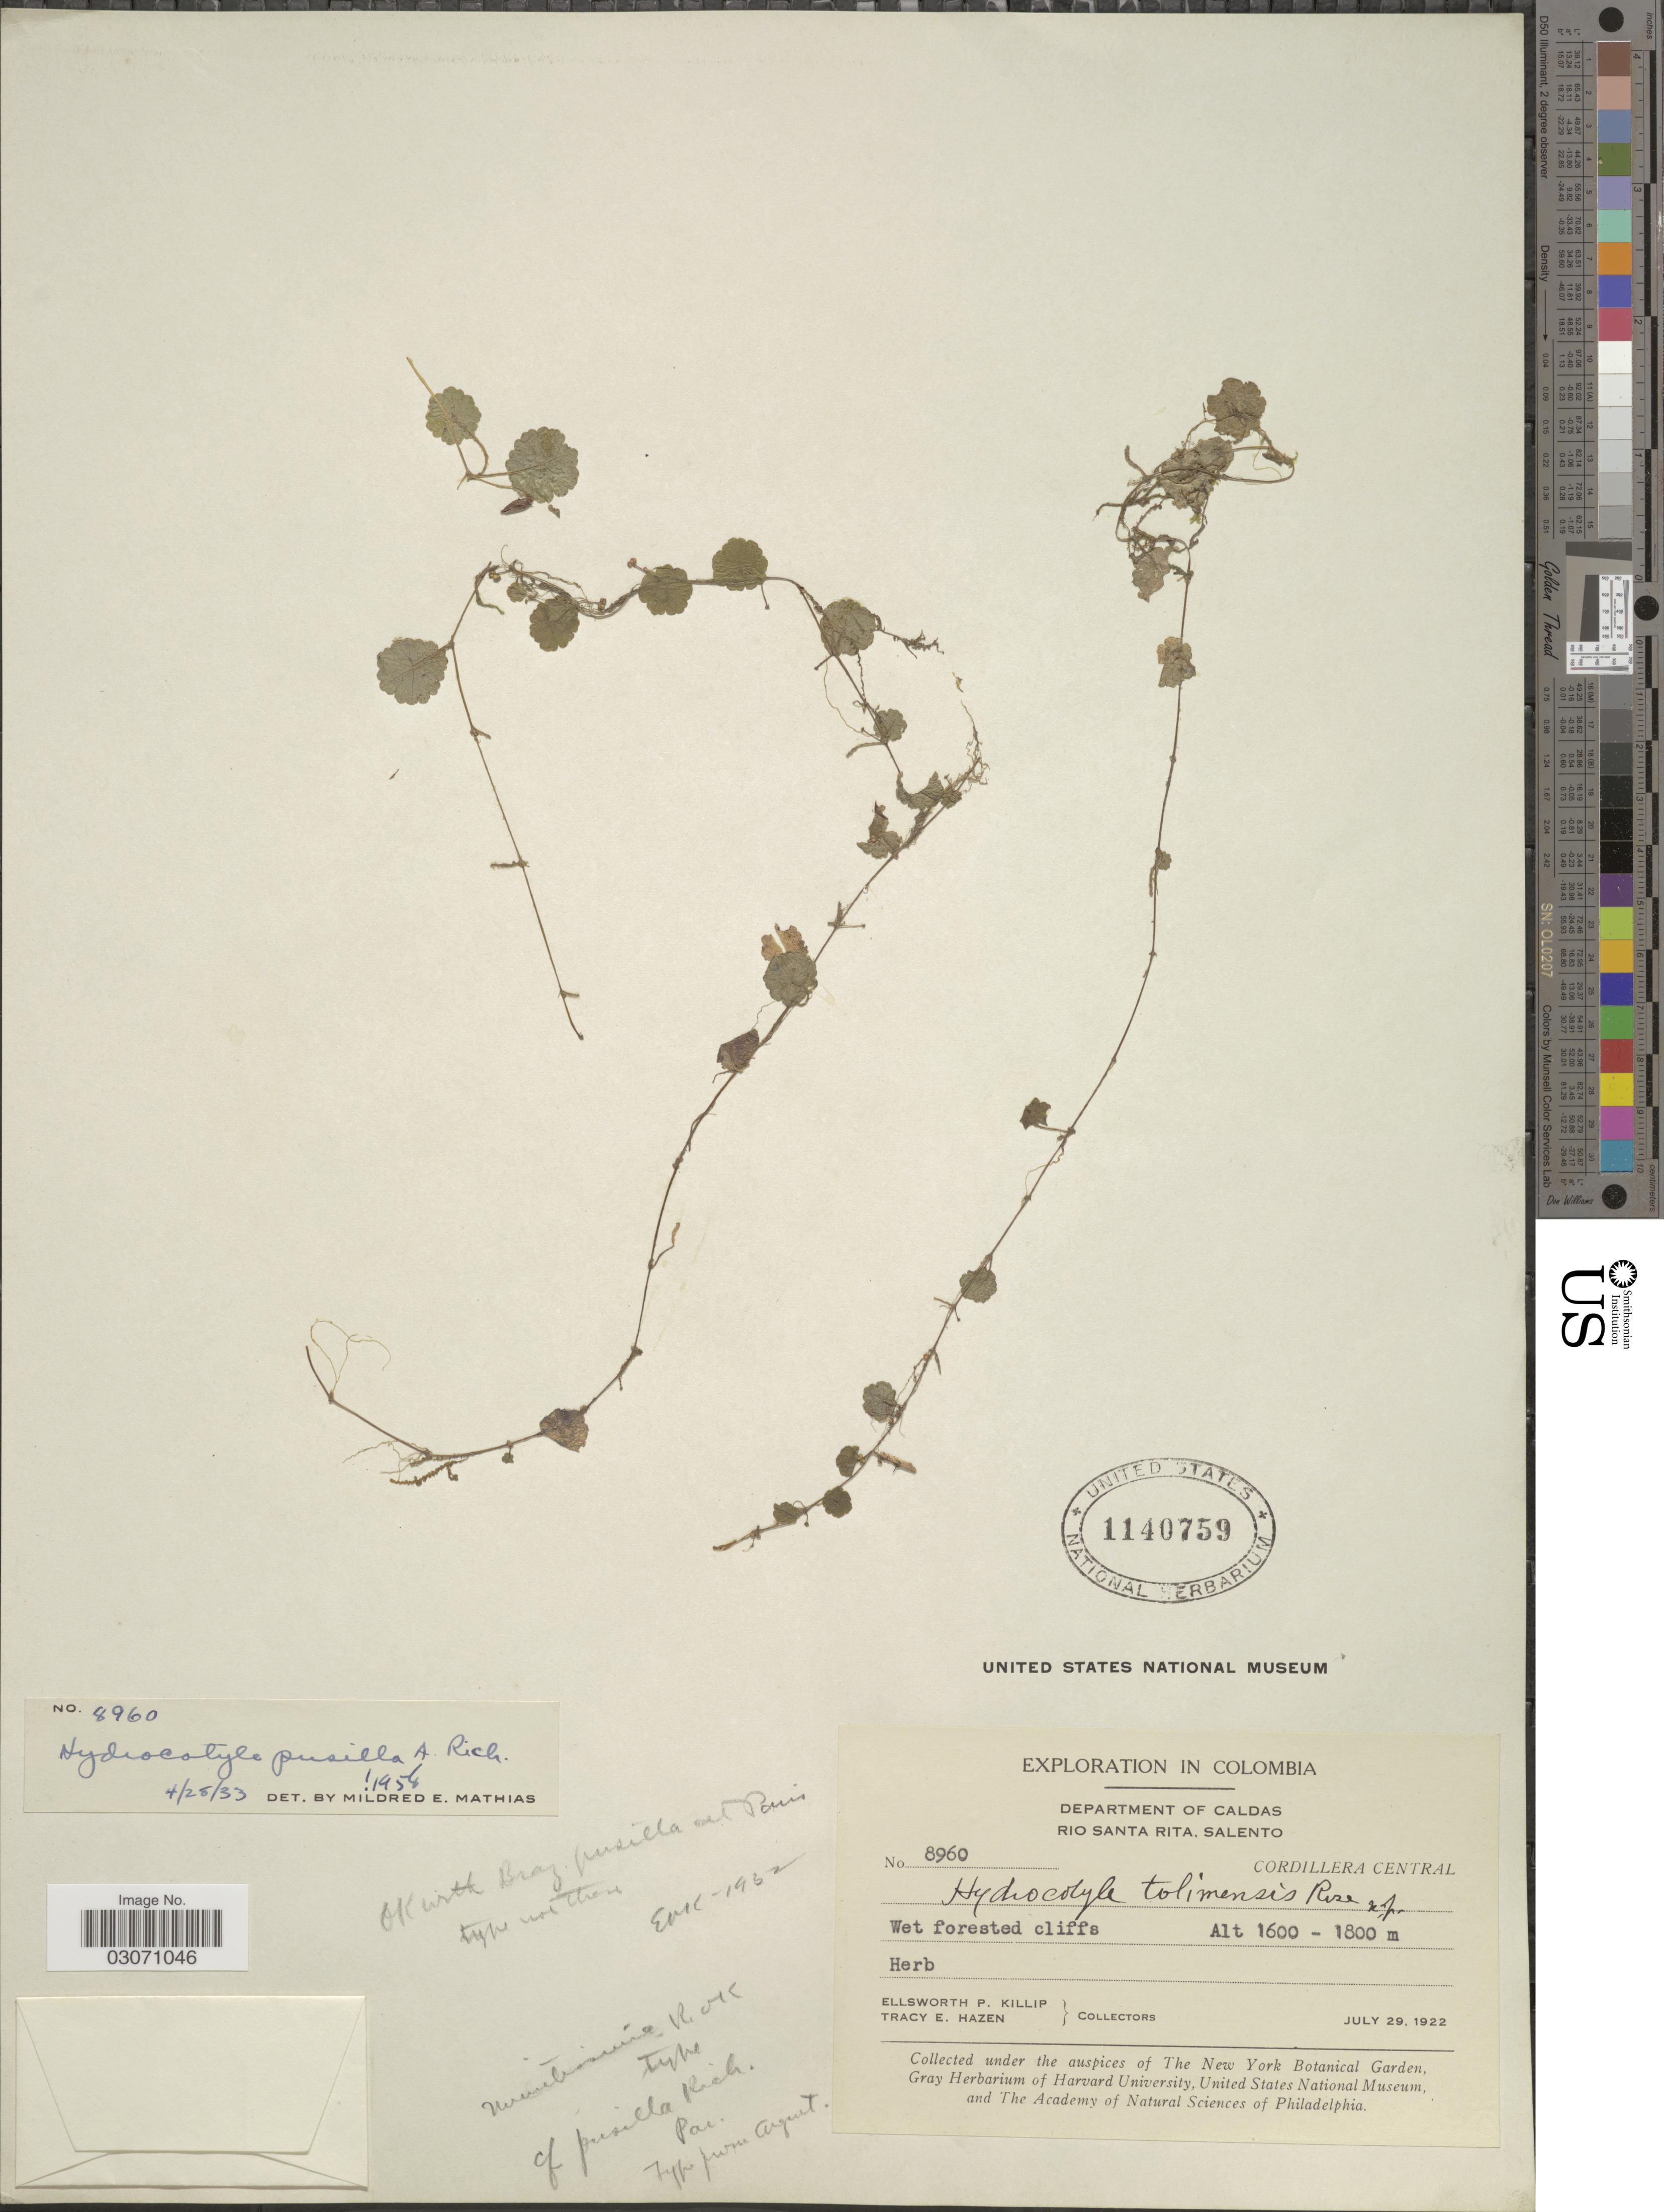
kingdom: Plantae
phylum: Tracheophyta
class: Magnoliopsida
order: Apiales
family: Araliaceae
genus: Hydrocotyle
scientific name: Hydrocotyle pusilla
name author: A. Rich.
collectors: E. P. Killip & T. E. Hazen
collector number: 8960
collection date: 1922-07-29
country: Colombia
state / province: Caldas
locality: Department of Caldas, Rio Santa Rita, Salento, Cordillera Central.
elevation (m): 1600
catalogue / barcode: US 1140759